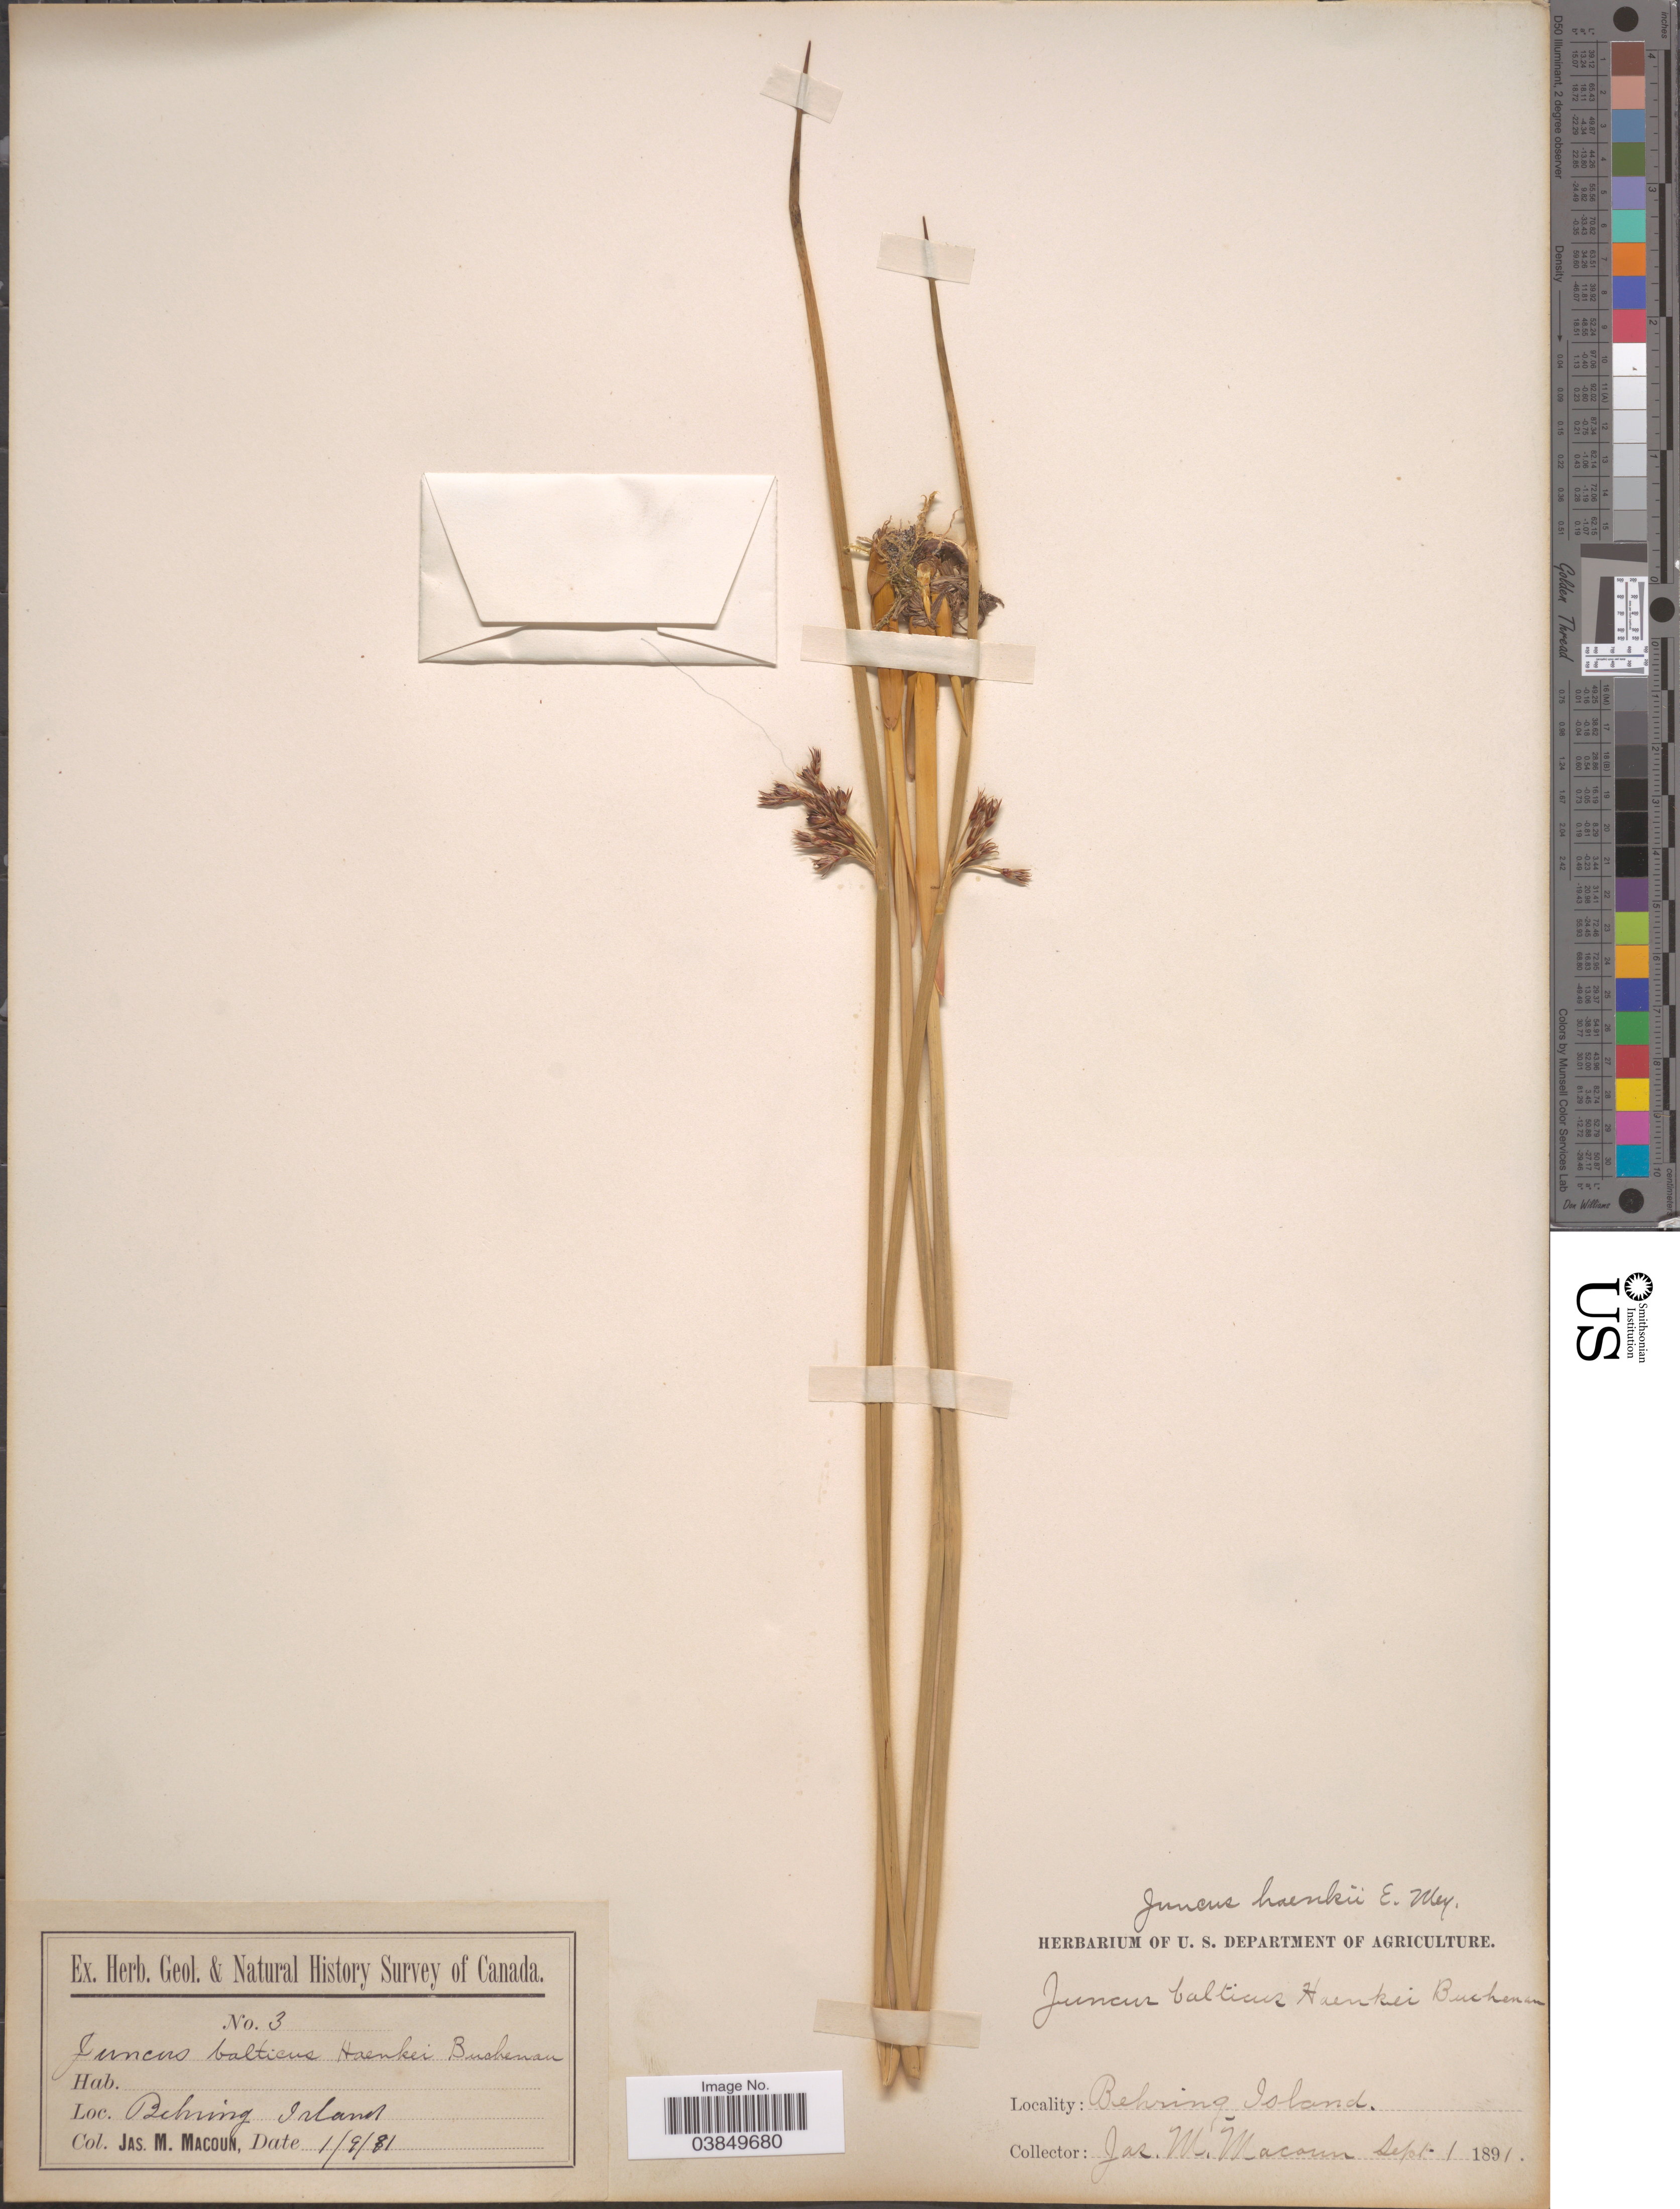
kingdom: Plantae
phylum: Tracheophyta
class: Liliopsida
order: Poales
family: Juncaceae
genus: Juncus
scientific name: Juncus balticus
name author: Willd.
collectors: J. M. Macoun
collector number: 3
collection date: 1891-09-01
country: Russian Federation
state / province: Kamchatka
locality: Behring Island.